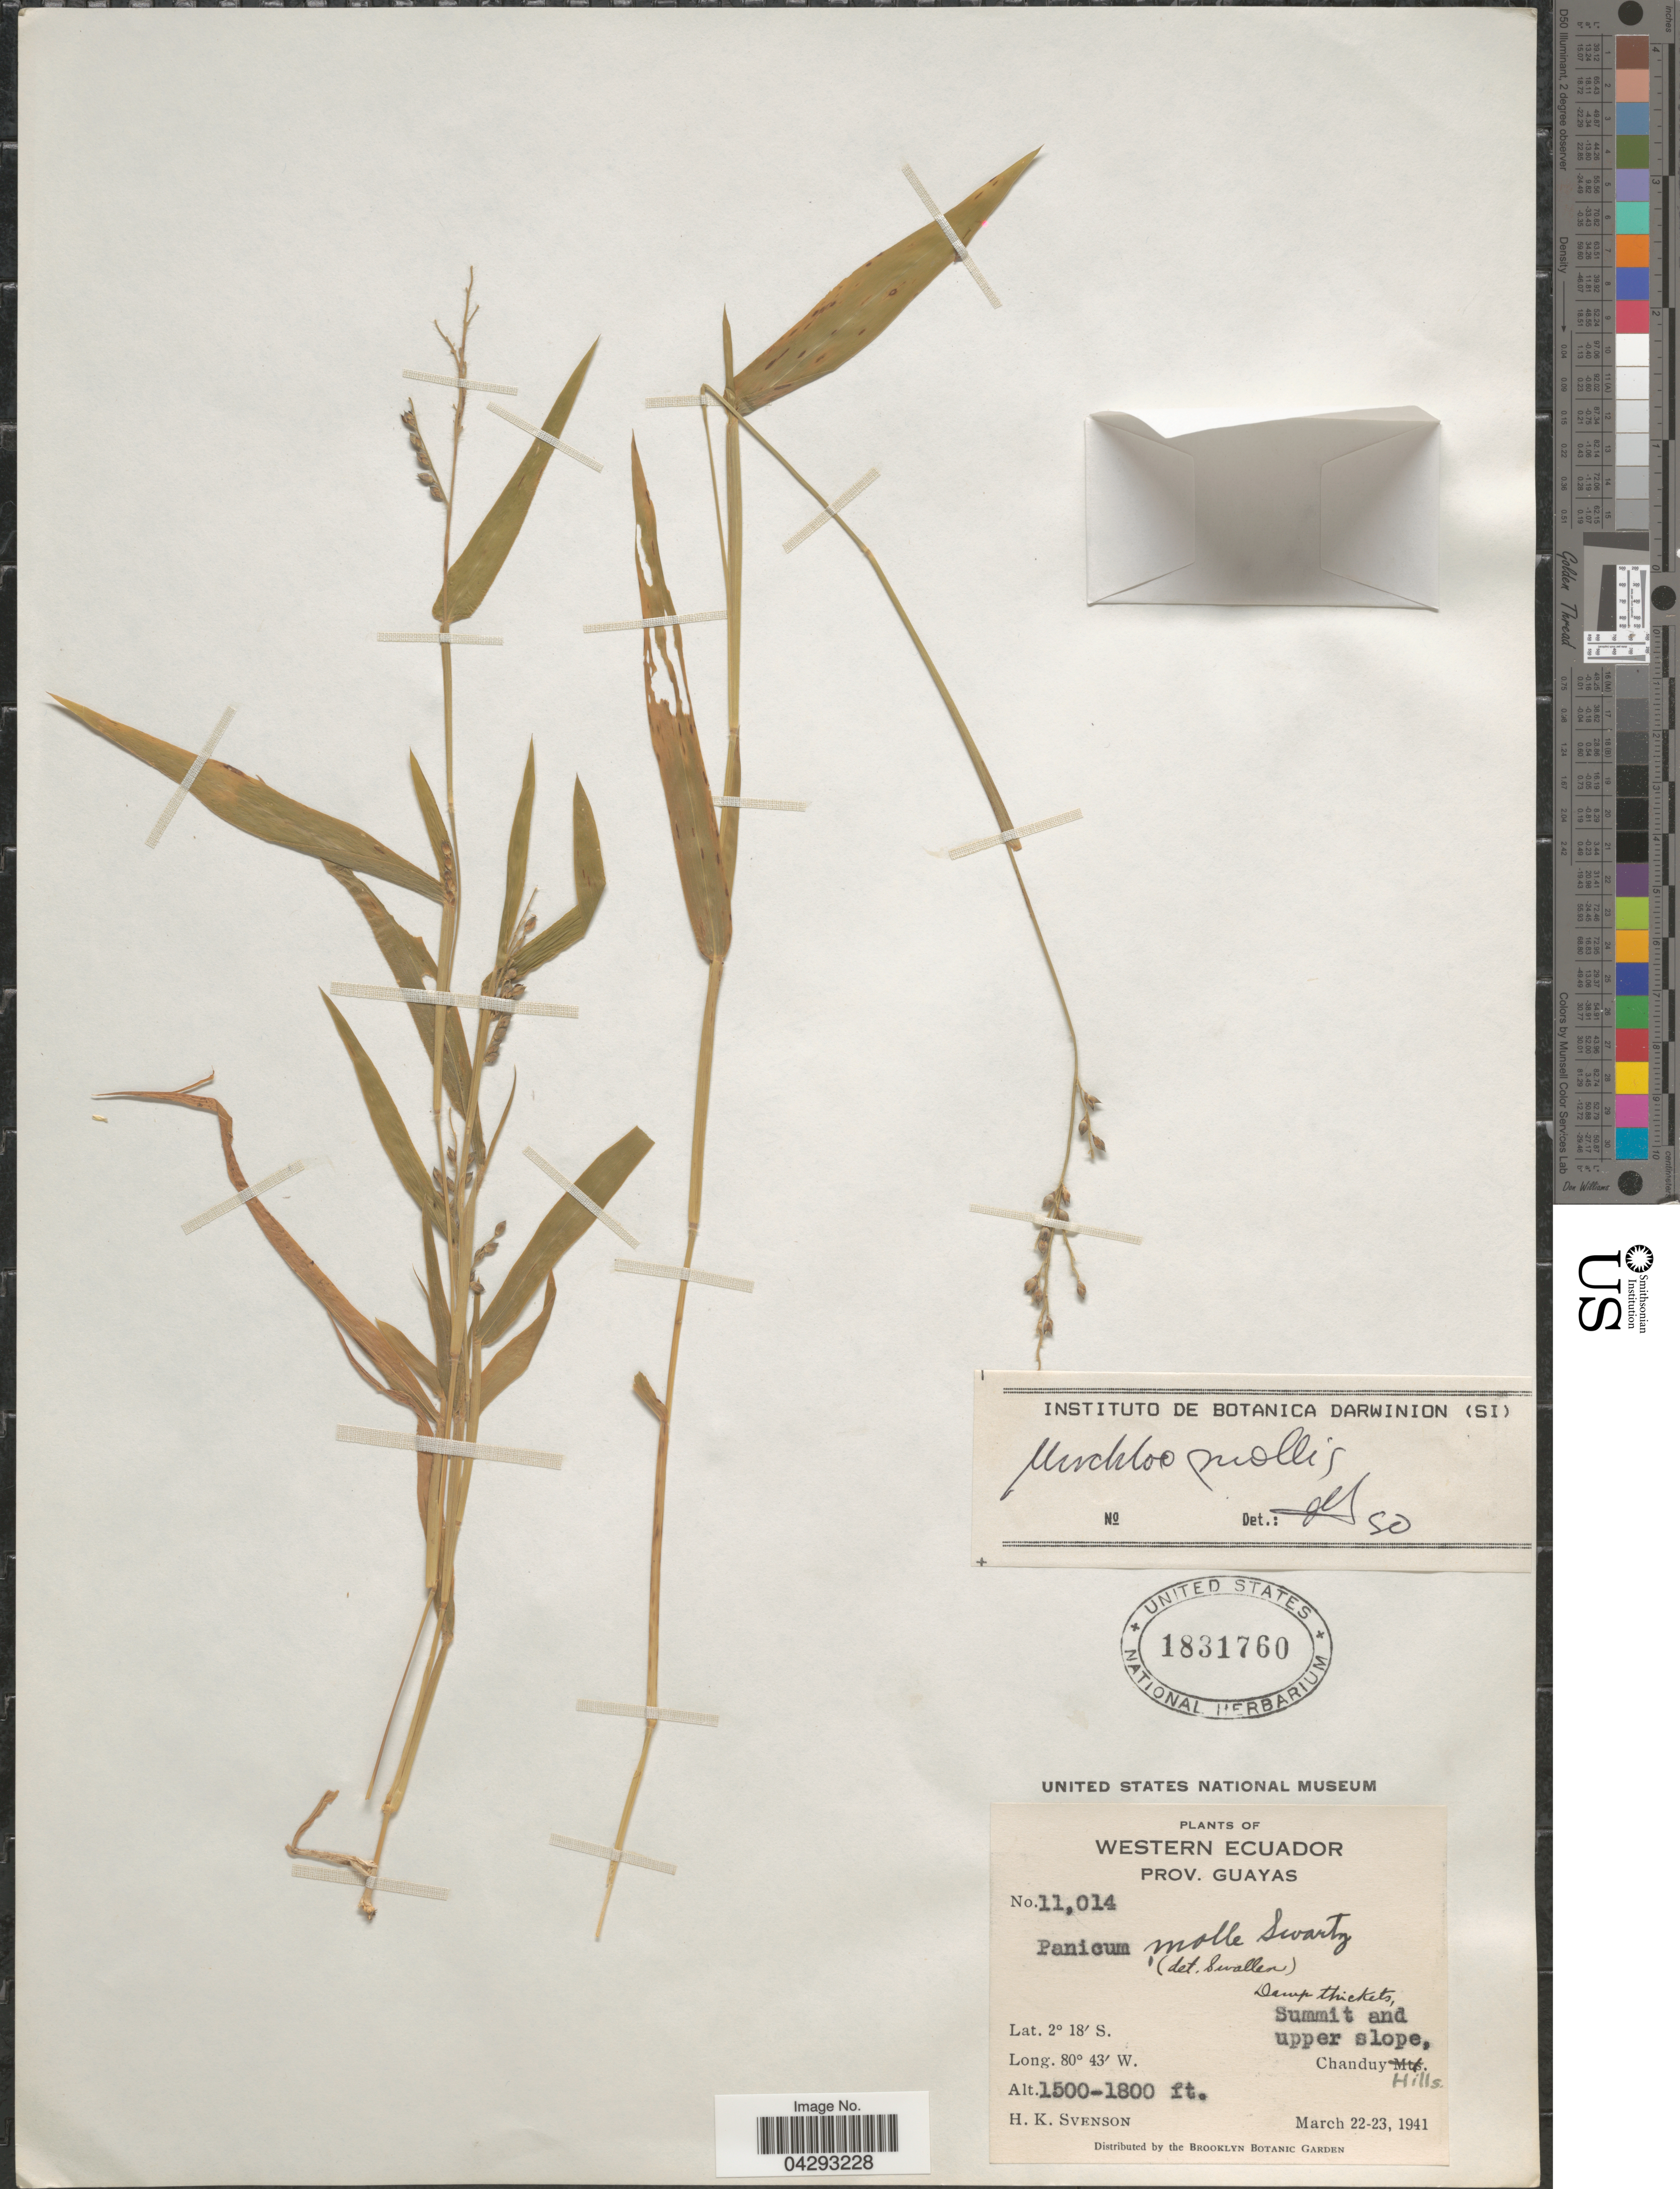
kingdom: Plantae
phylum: Tracheophyta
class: Liliopsida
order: Poales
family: Poaceae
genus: Urochloa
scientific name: Urochloa mollis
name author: (Sw.) Morrone & Zuloaga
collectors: H. K. Svenson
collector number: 11014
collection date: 1941-03-22/1941-03-23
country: Ecuador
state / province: Guayas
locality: Western Ecuador. Prov. Guayas. Summit and upper slope, Chanduy Hills.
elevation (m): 457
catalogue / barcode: US 1831760